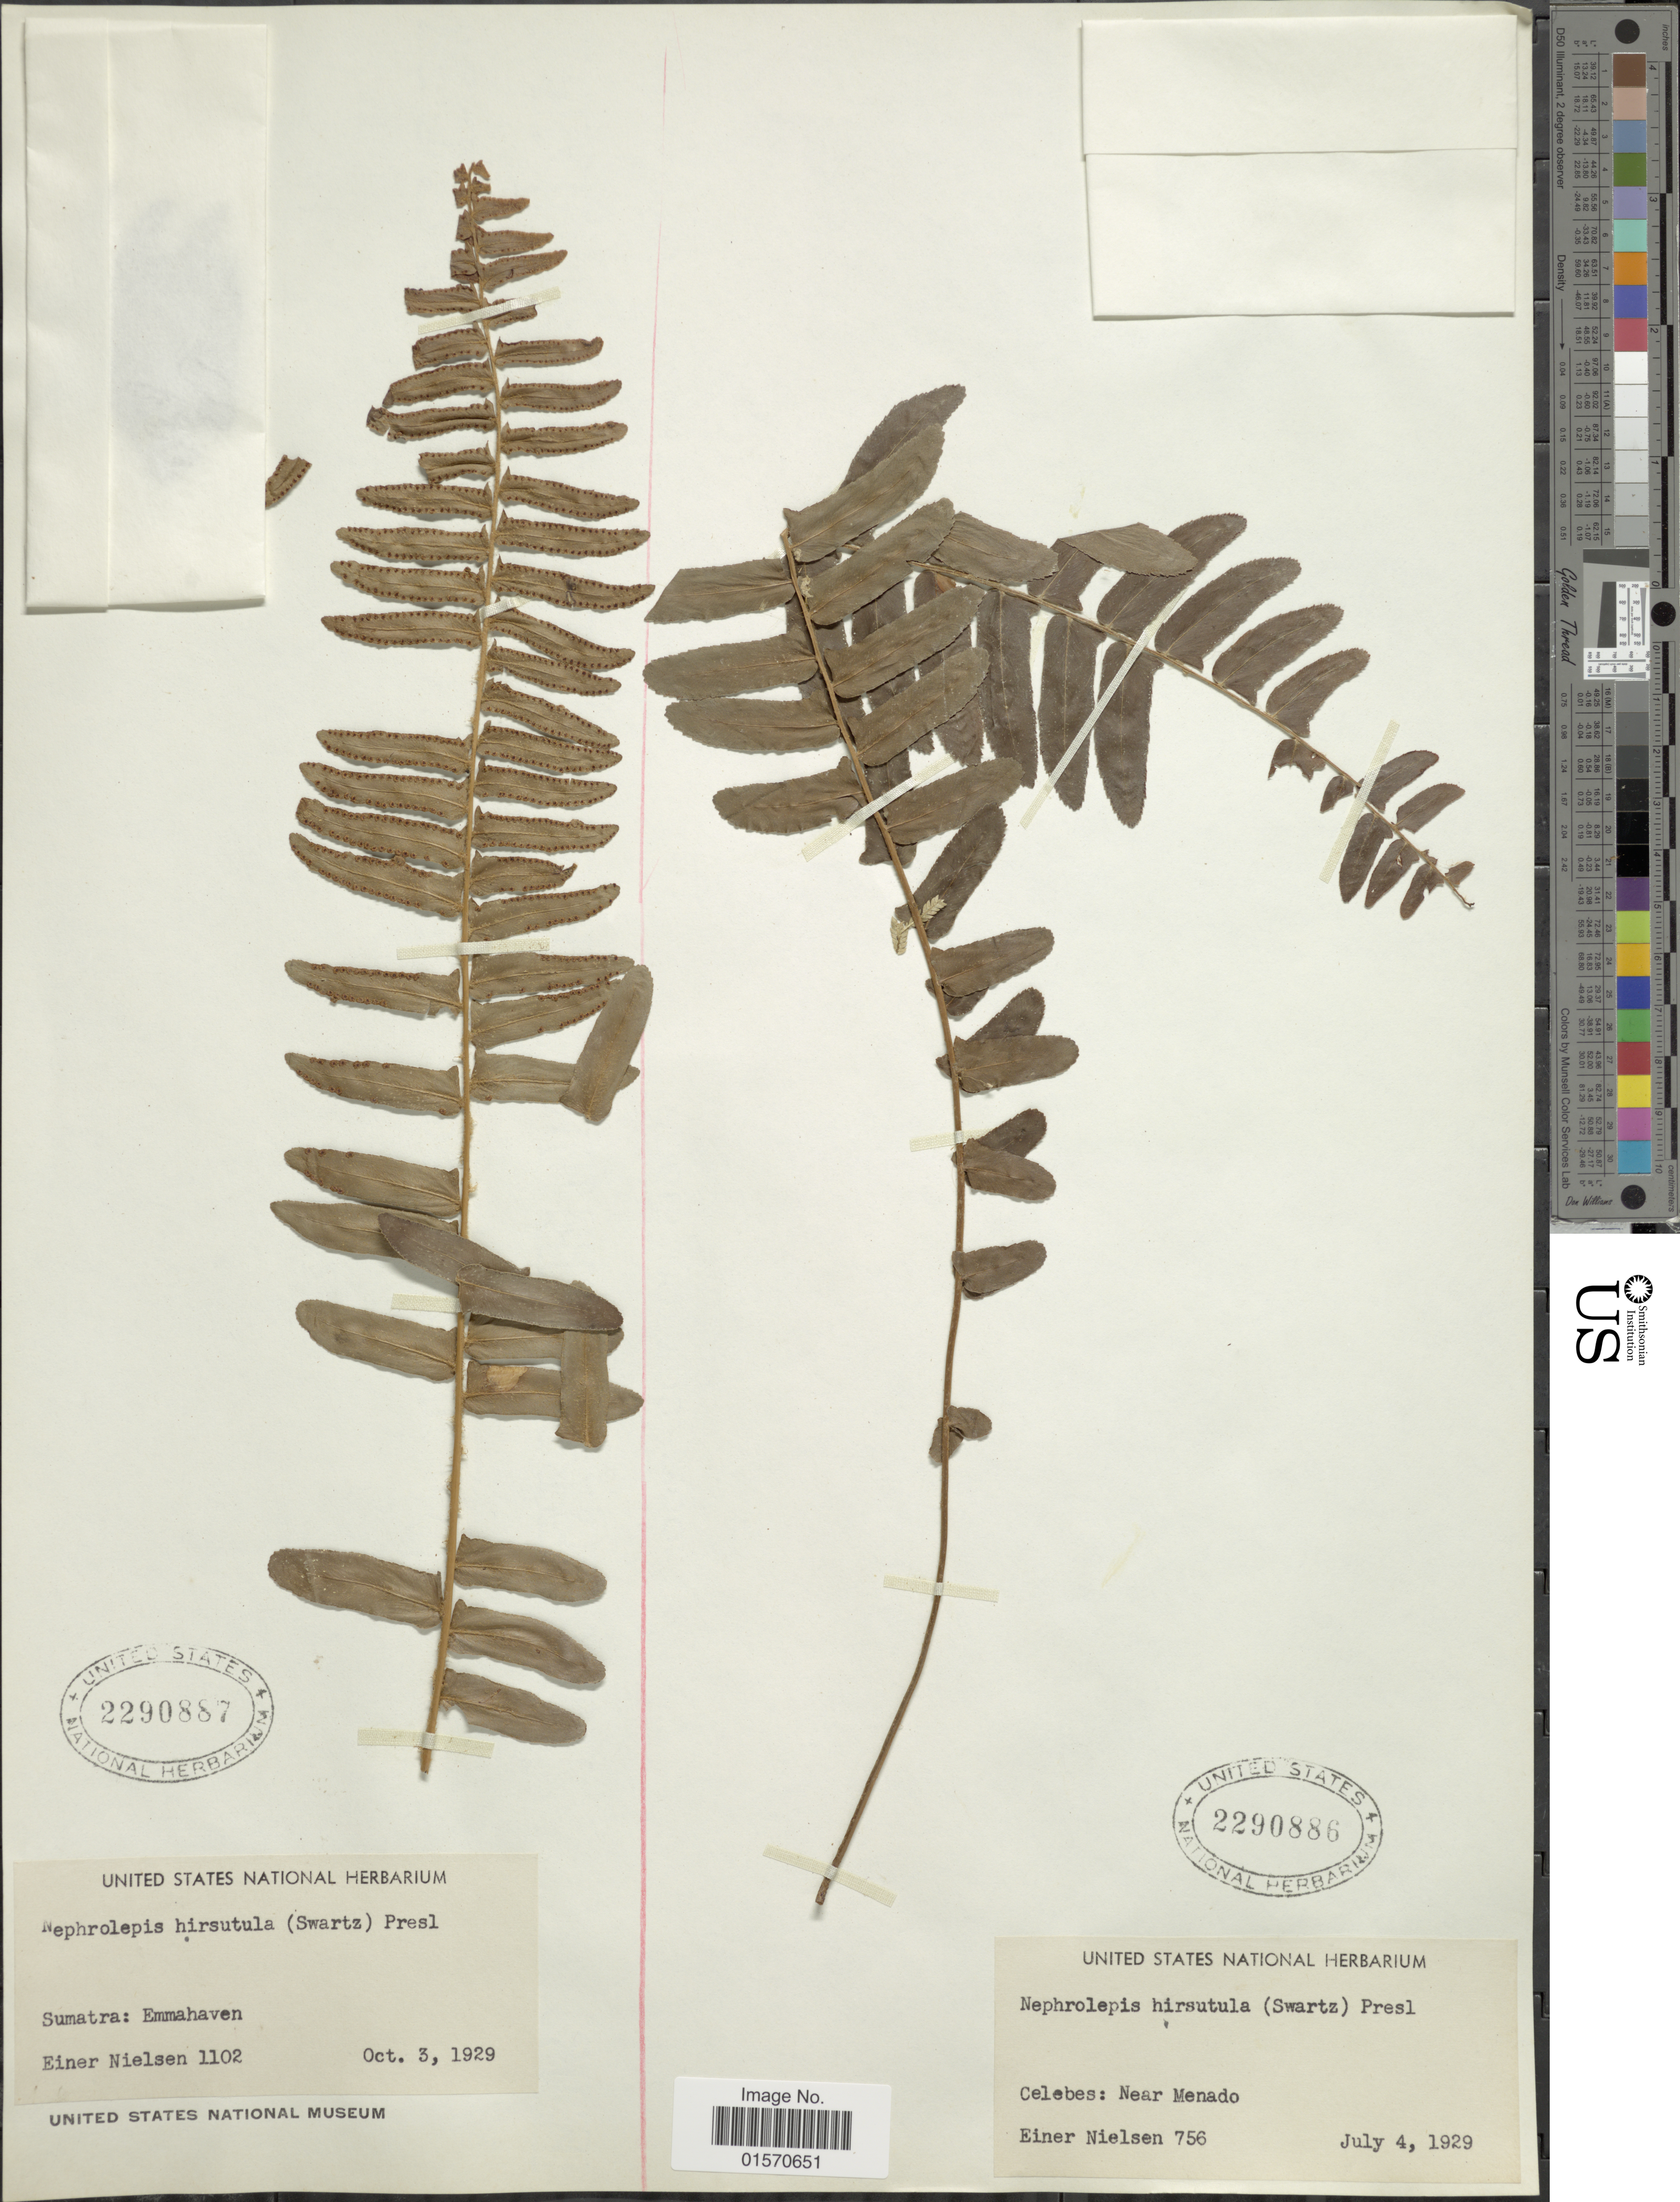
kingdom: Plantae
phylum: Tracheophyta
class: Polypodiopsida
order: Polypodiales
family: Nephrolepidaceae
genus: Nephrolepis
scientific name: Nephrolepis multiflora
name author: (Roxb.) F.M. Jarrett ex C.V. Morton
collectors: E. Nielsen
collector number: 1102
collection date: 1929-10-03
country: Indonesia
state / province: Sumatra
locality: Emmahaven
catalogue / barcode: US 2290887-2